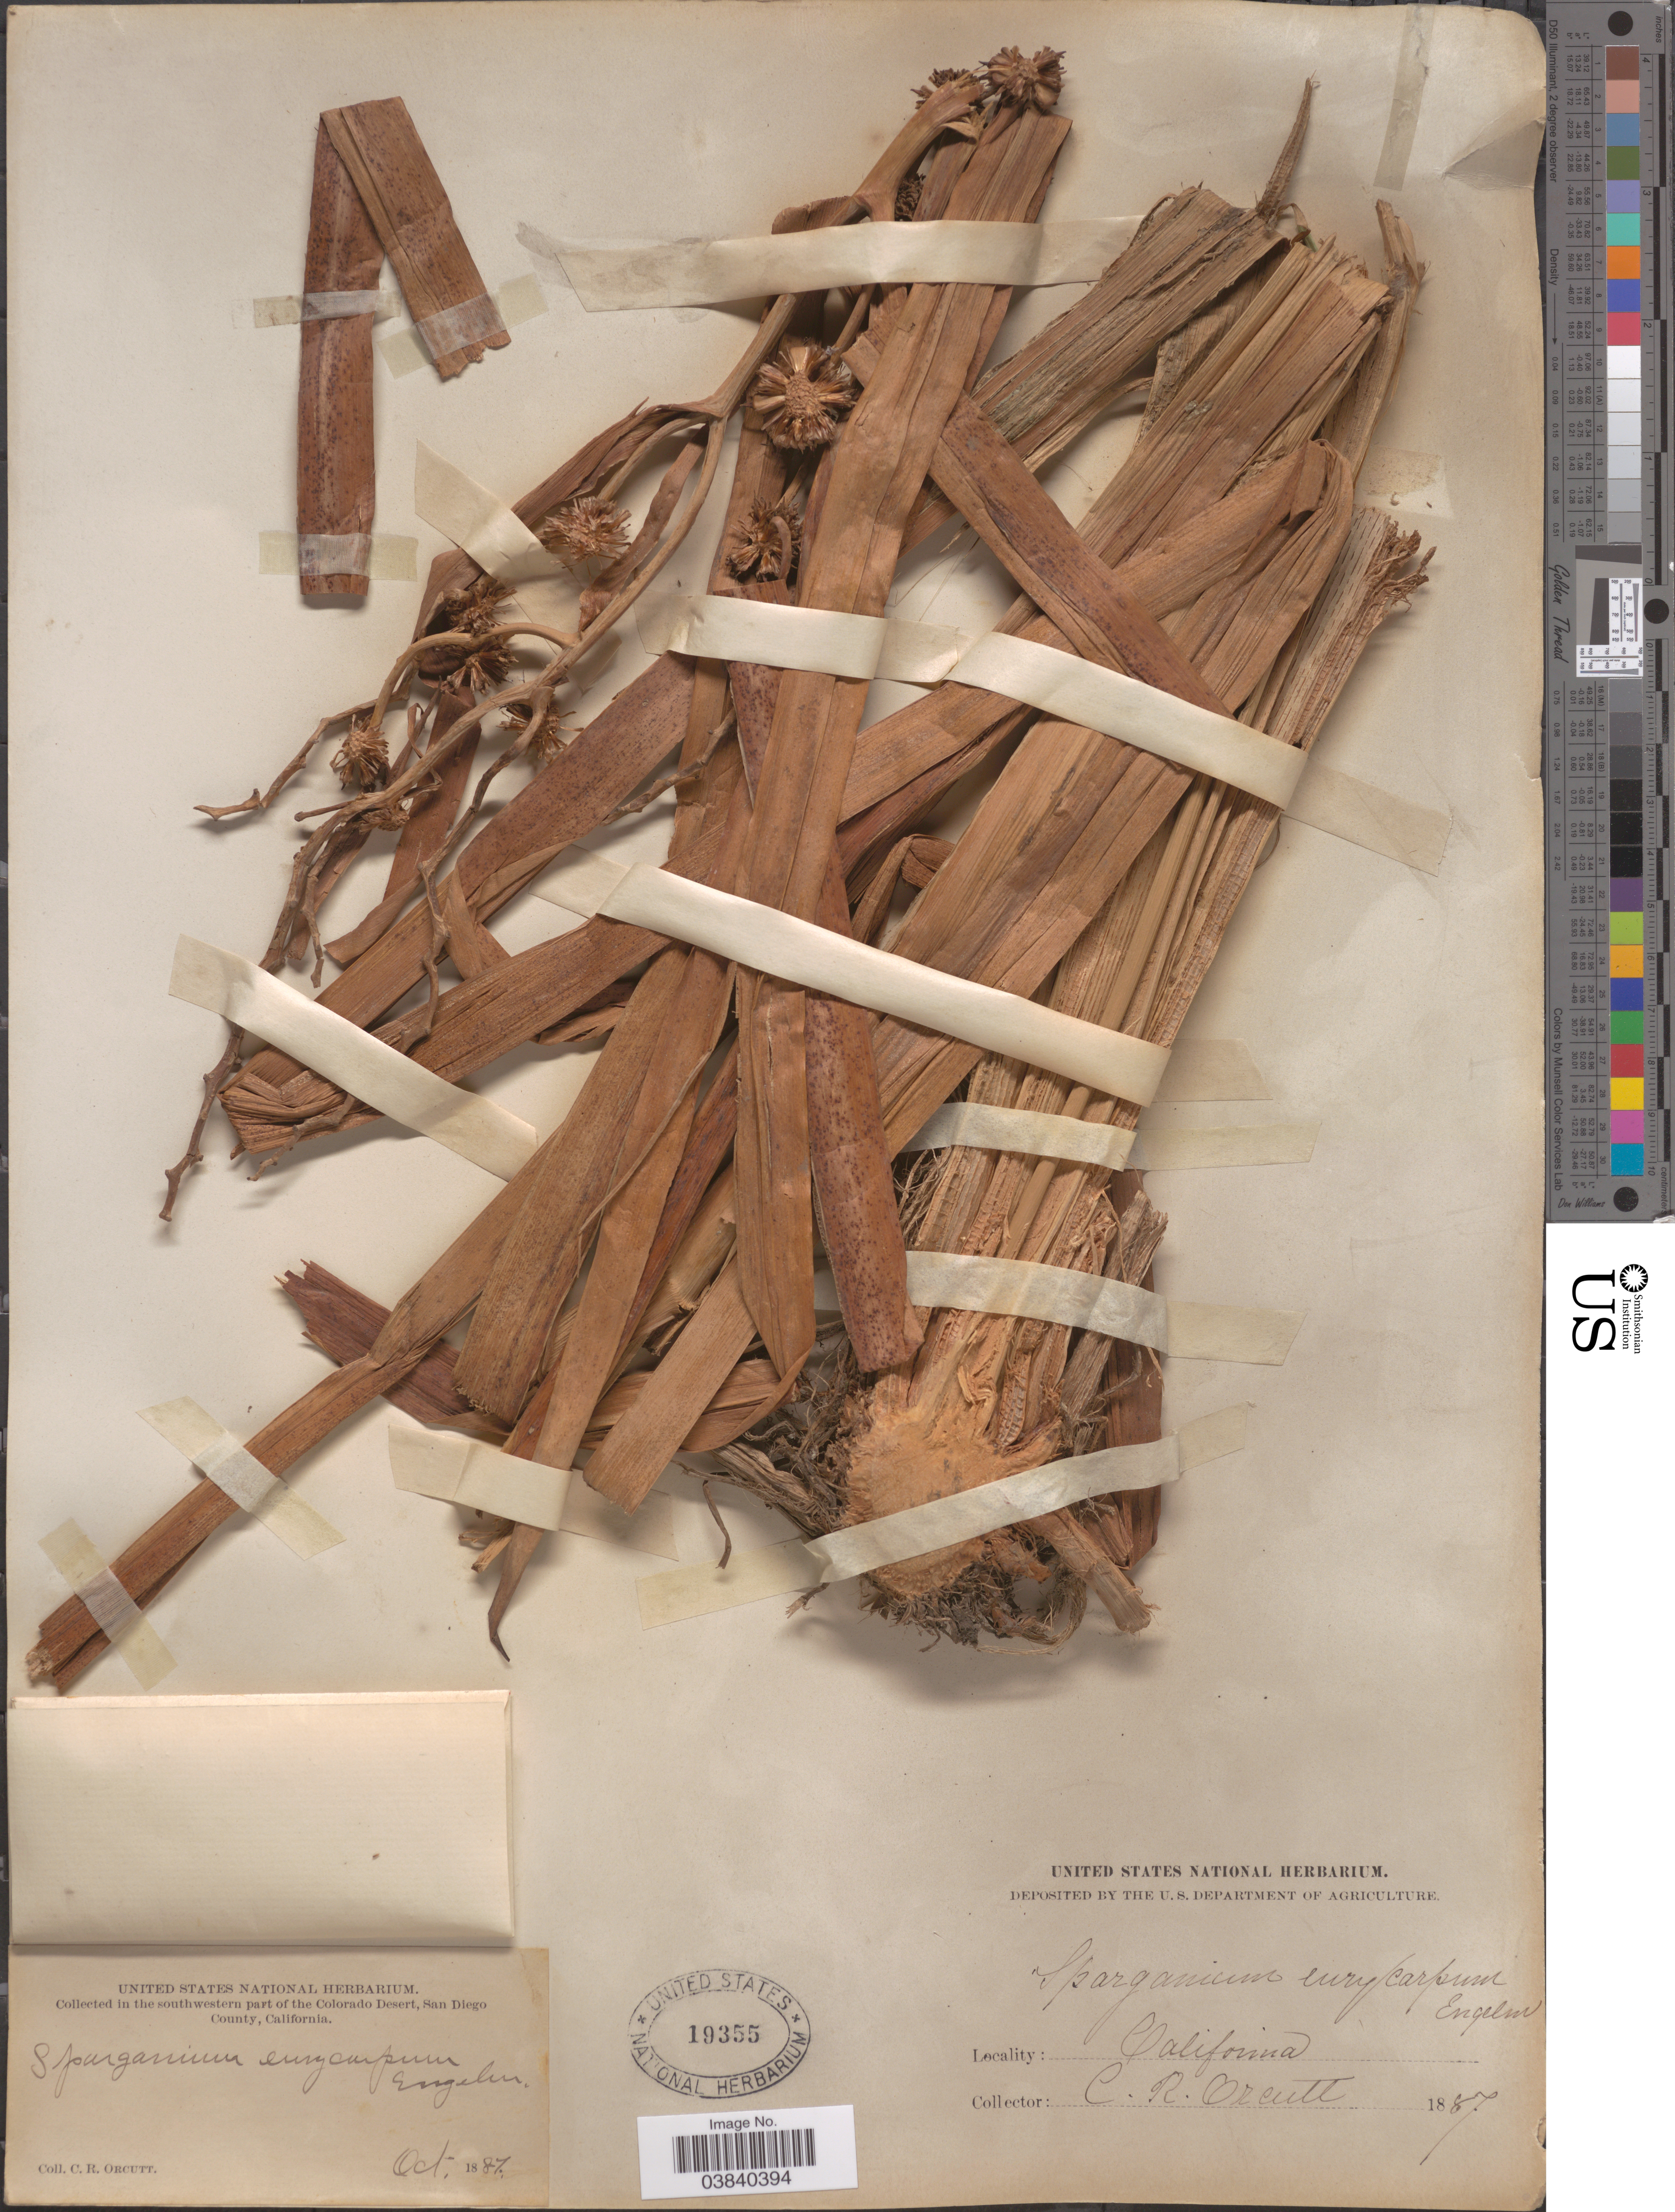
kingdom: Plantae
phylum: Tracheophyta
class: Liliopsida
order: Poales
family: Typhaceae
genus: Sparganium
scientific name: Sparganium eurycarpum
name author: Engelm.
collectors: C. R. Orcutt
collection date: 1887-10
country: United States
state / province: California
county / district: San Diego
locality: In the southwestern part of the Colorado Desert, San Diego County.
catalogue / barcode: US 19355